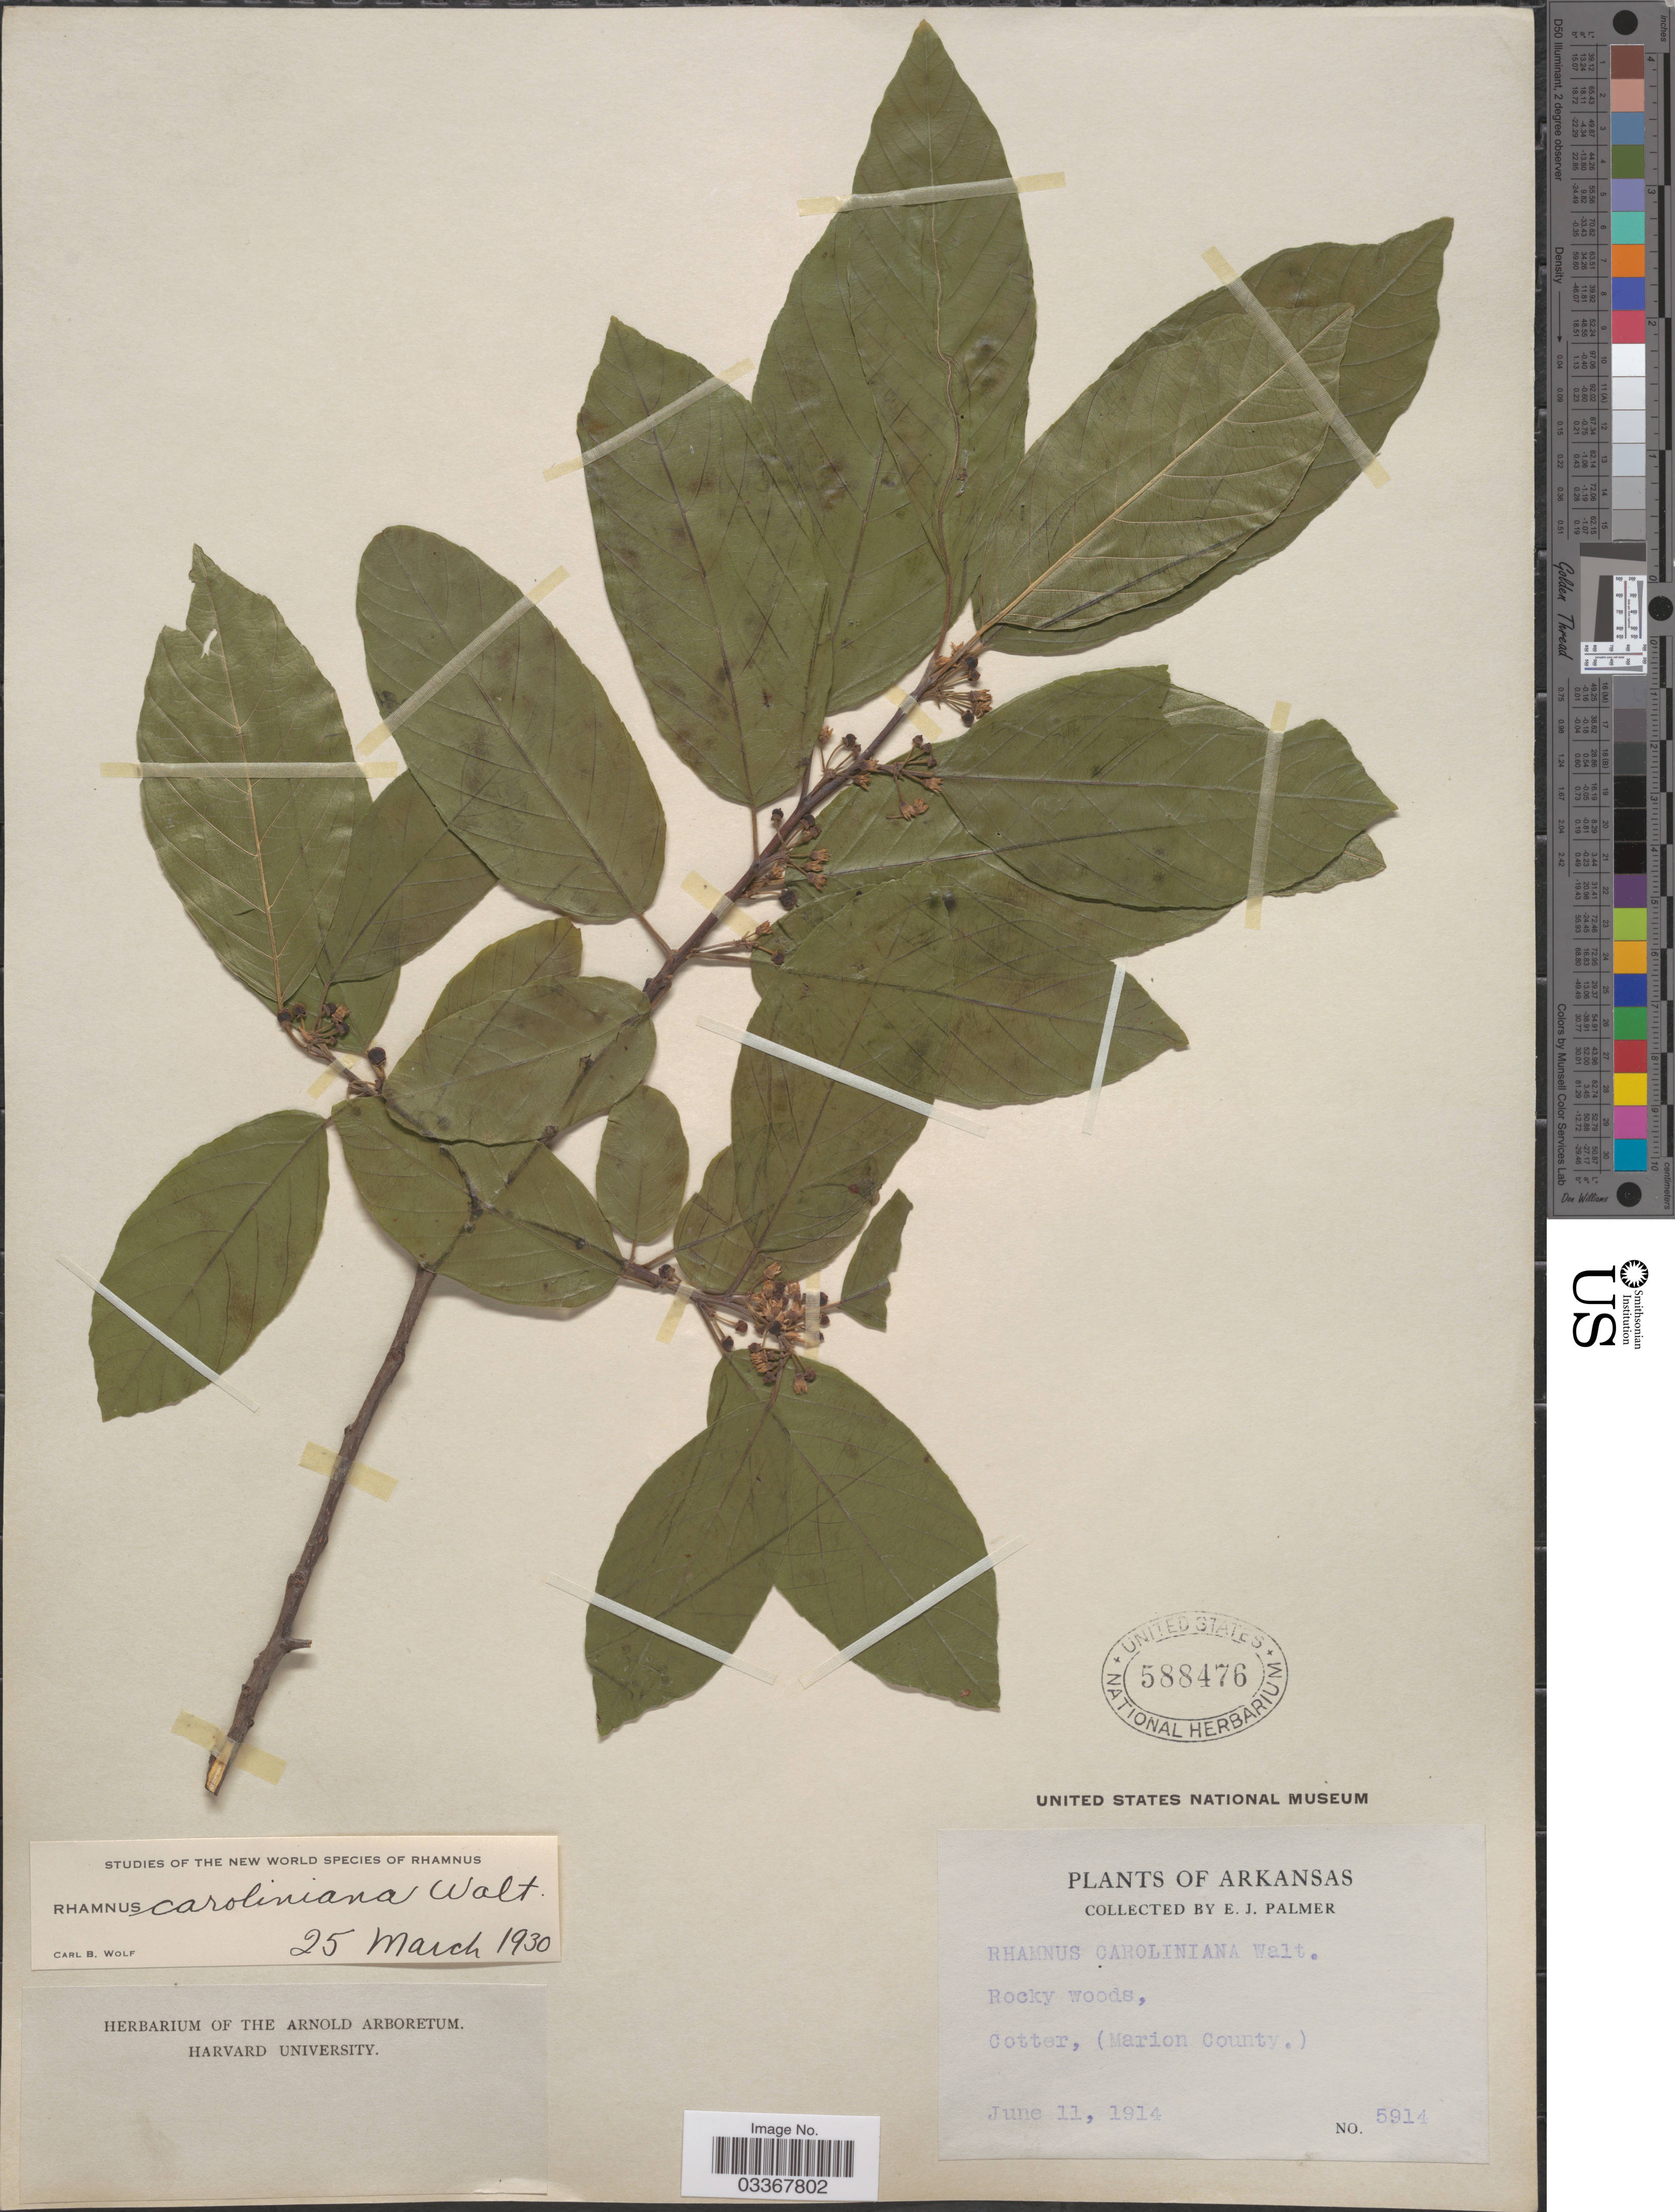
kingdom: Plantae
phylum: Tracheophyta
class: Magnoliopsida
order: Rosales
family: Rhamnaceae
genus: Frangula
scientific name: Frangula caroliniana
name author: (Walter) A. Gray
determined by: Strong, Mark T., (BOT), Smithsonian Institution - National Museum of Natural History (UNITED STATES)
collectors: E. J. Palmer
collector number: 5914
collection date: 1914-06-11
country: United States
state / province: Arkansas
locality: Cotter, (Marion County).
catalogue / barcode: US 588476